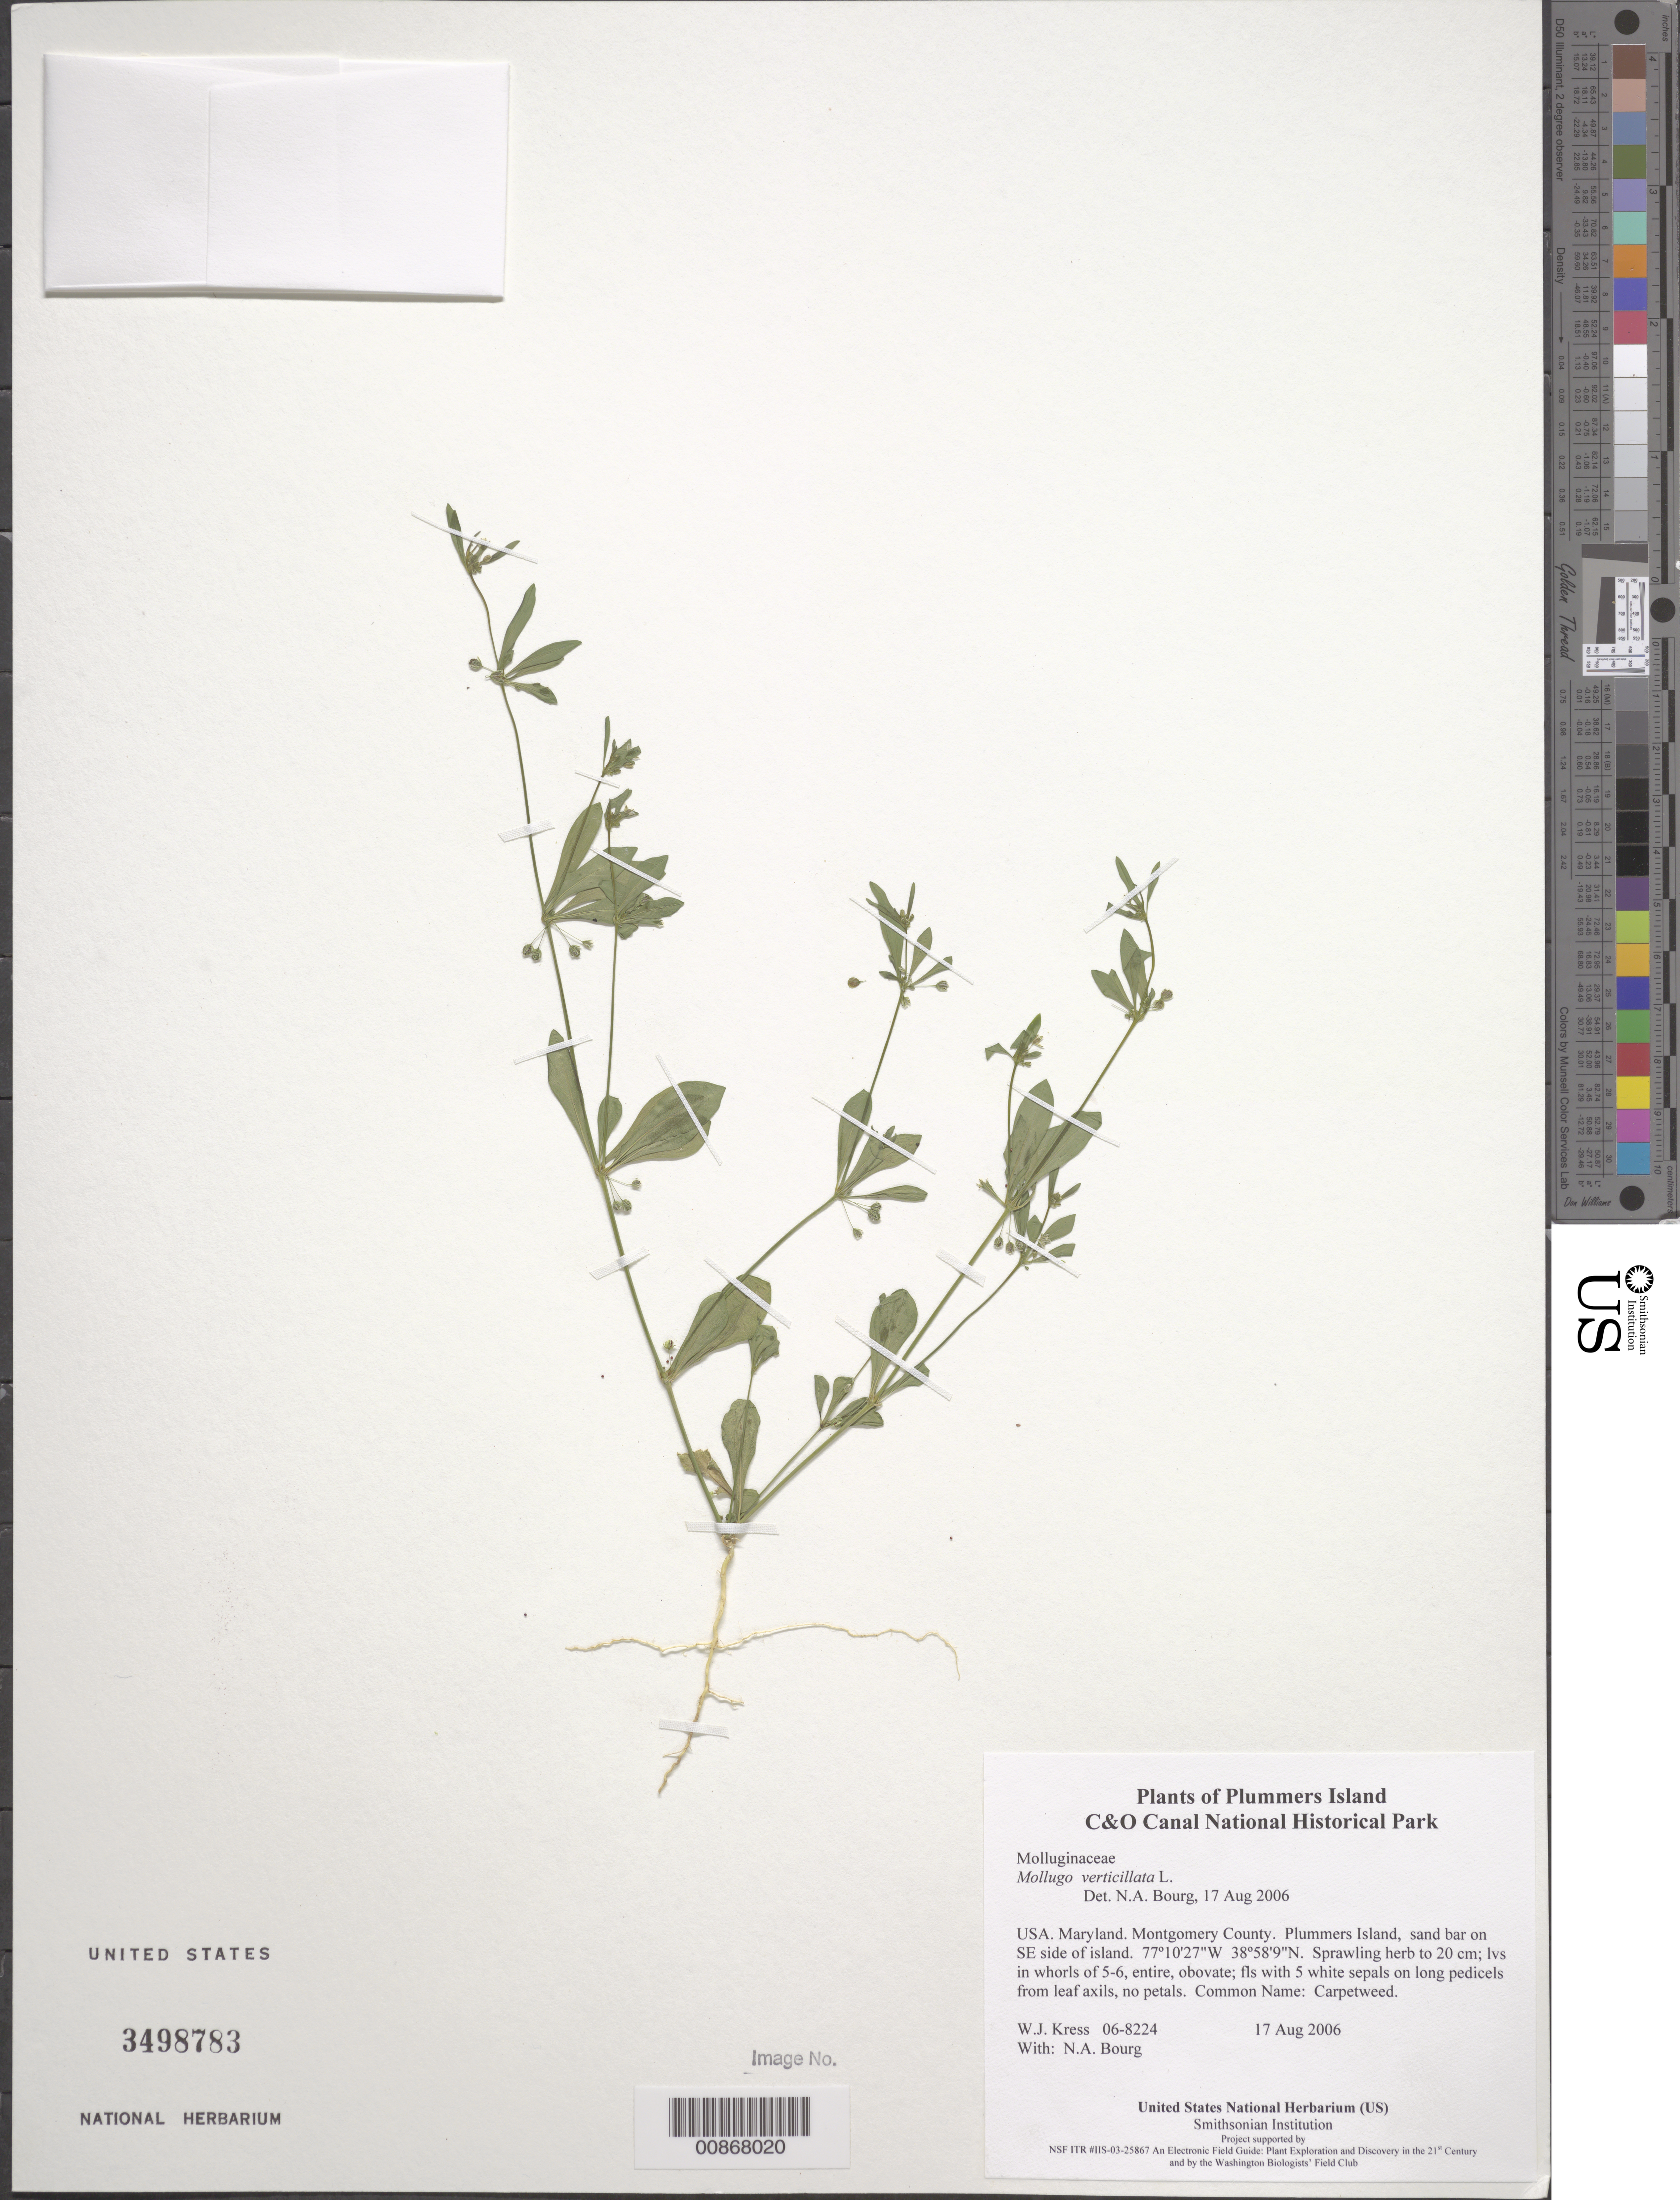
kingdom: Plantae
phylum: Tracheophyta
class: Magnoliopsida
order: Caryophyllales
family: Molluginaceae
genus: Mollugo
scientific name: Mollugo verticillata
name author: L.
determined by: Bourg, N. A.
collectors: W. J. Kress & N. A. Bourg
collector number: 06-8224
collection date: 2006-08-17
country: United States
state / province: Maryland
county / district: Montgomery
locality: Chesapeake and Ohio Canal National Historical Park, Plummers Island, sand bar on SE side of island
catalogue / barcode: US 3498783